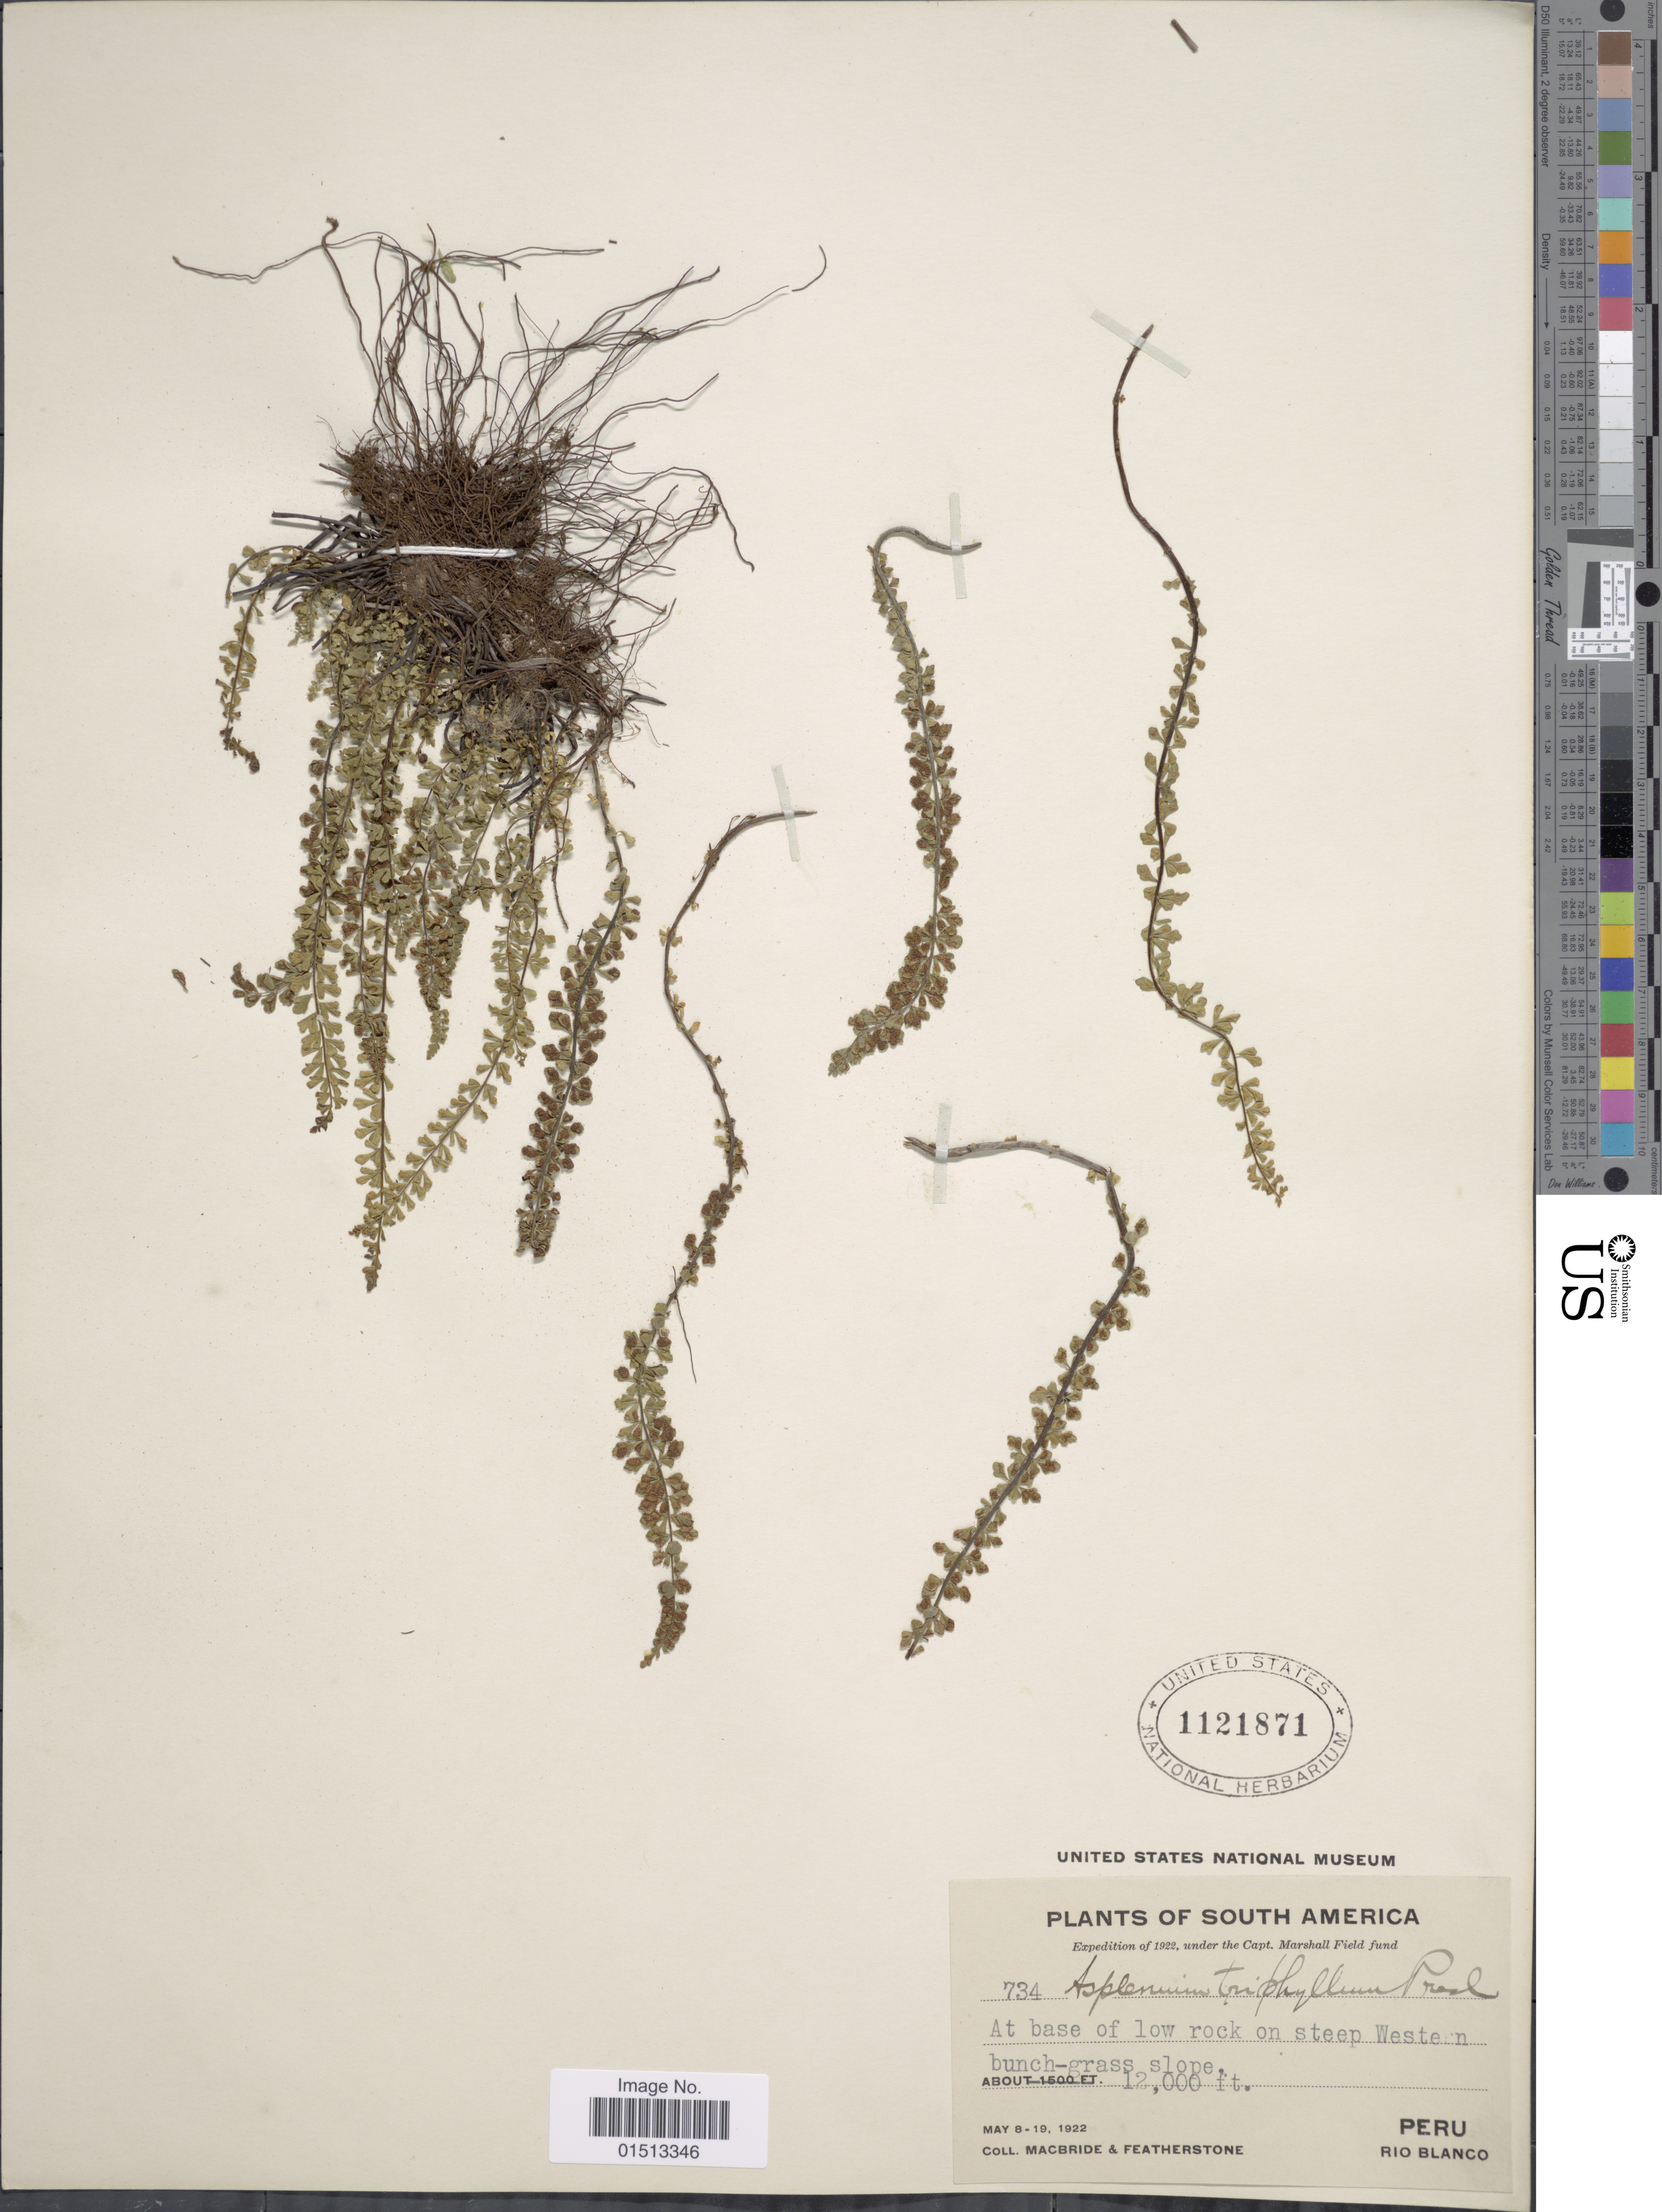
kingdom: Plantae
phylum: Tracheophyta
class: Polypodiopsida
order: Polypodiales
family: Aspleniaceae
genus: Asplenium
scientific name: Asplenium triphyllum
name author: C. Presl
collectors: Macbride, -- & -. Featherstone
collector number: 734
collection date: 1922-05-08/1922-05-19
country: Peru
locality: At base of low rock on steep Western bunch-grass slope, Rio Blanco.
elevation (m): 3658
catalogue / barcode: US 1121871